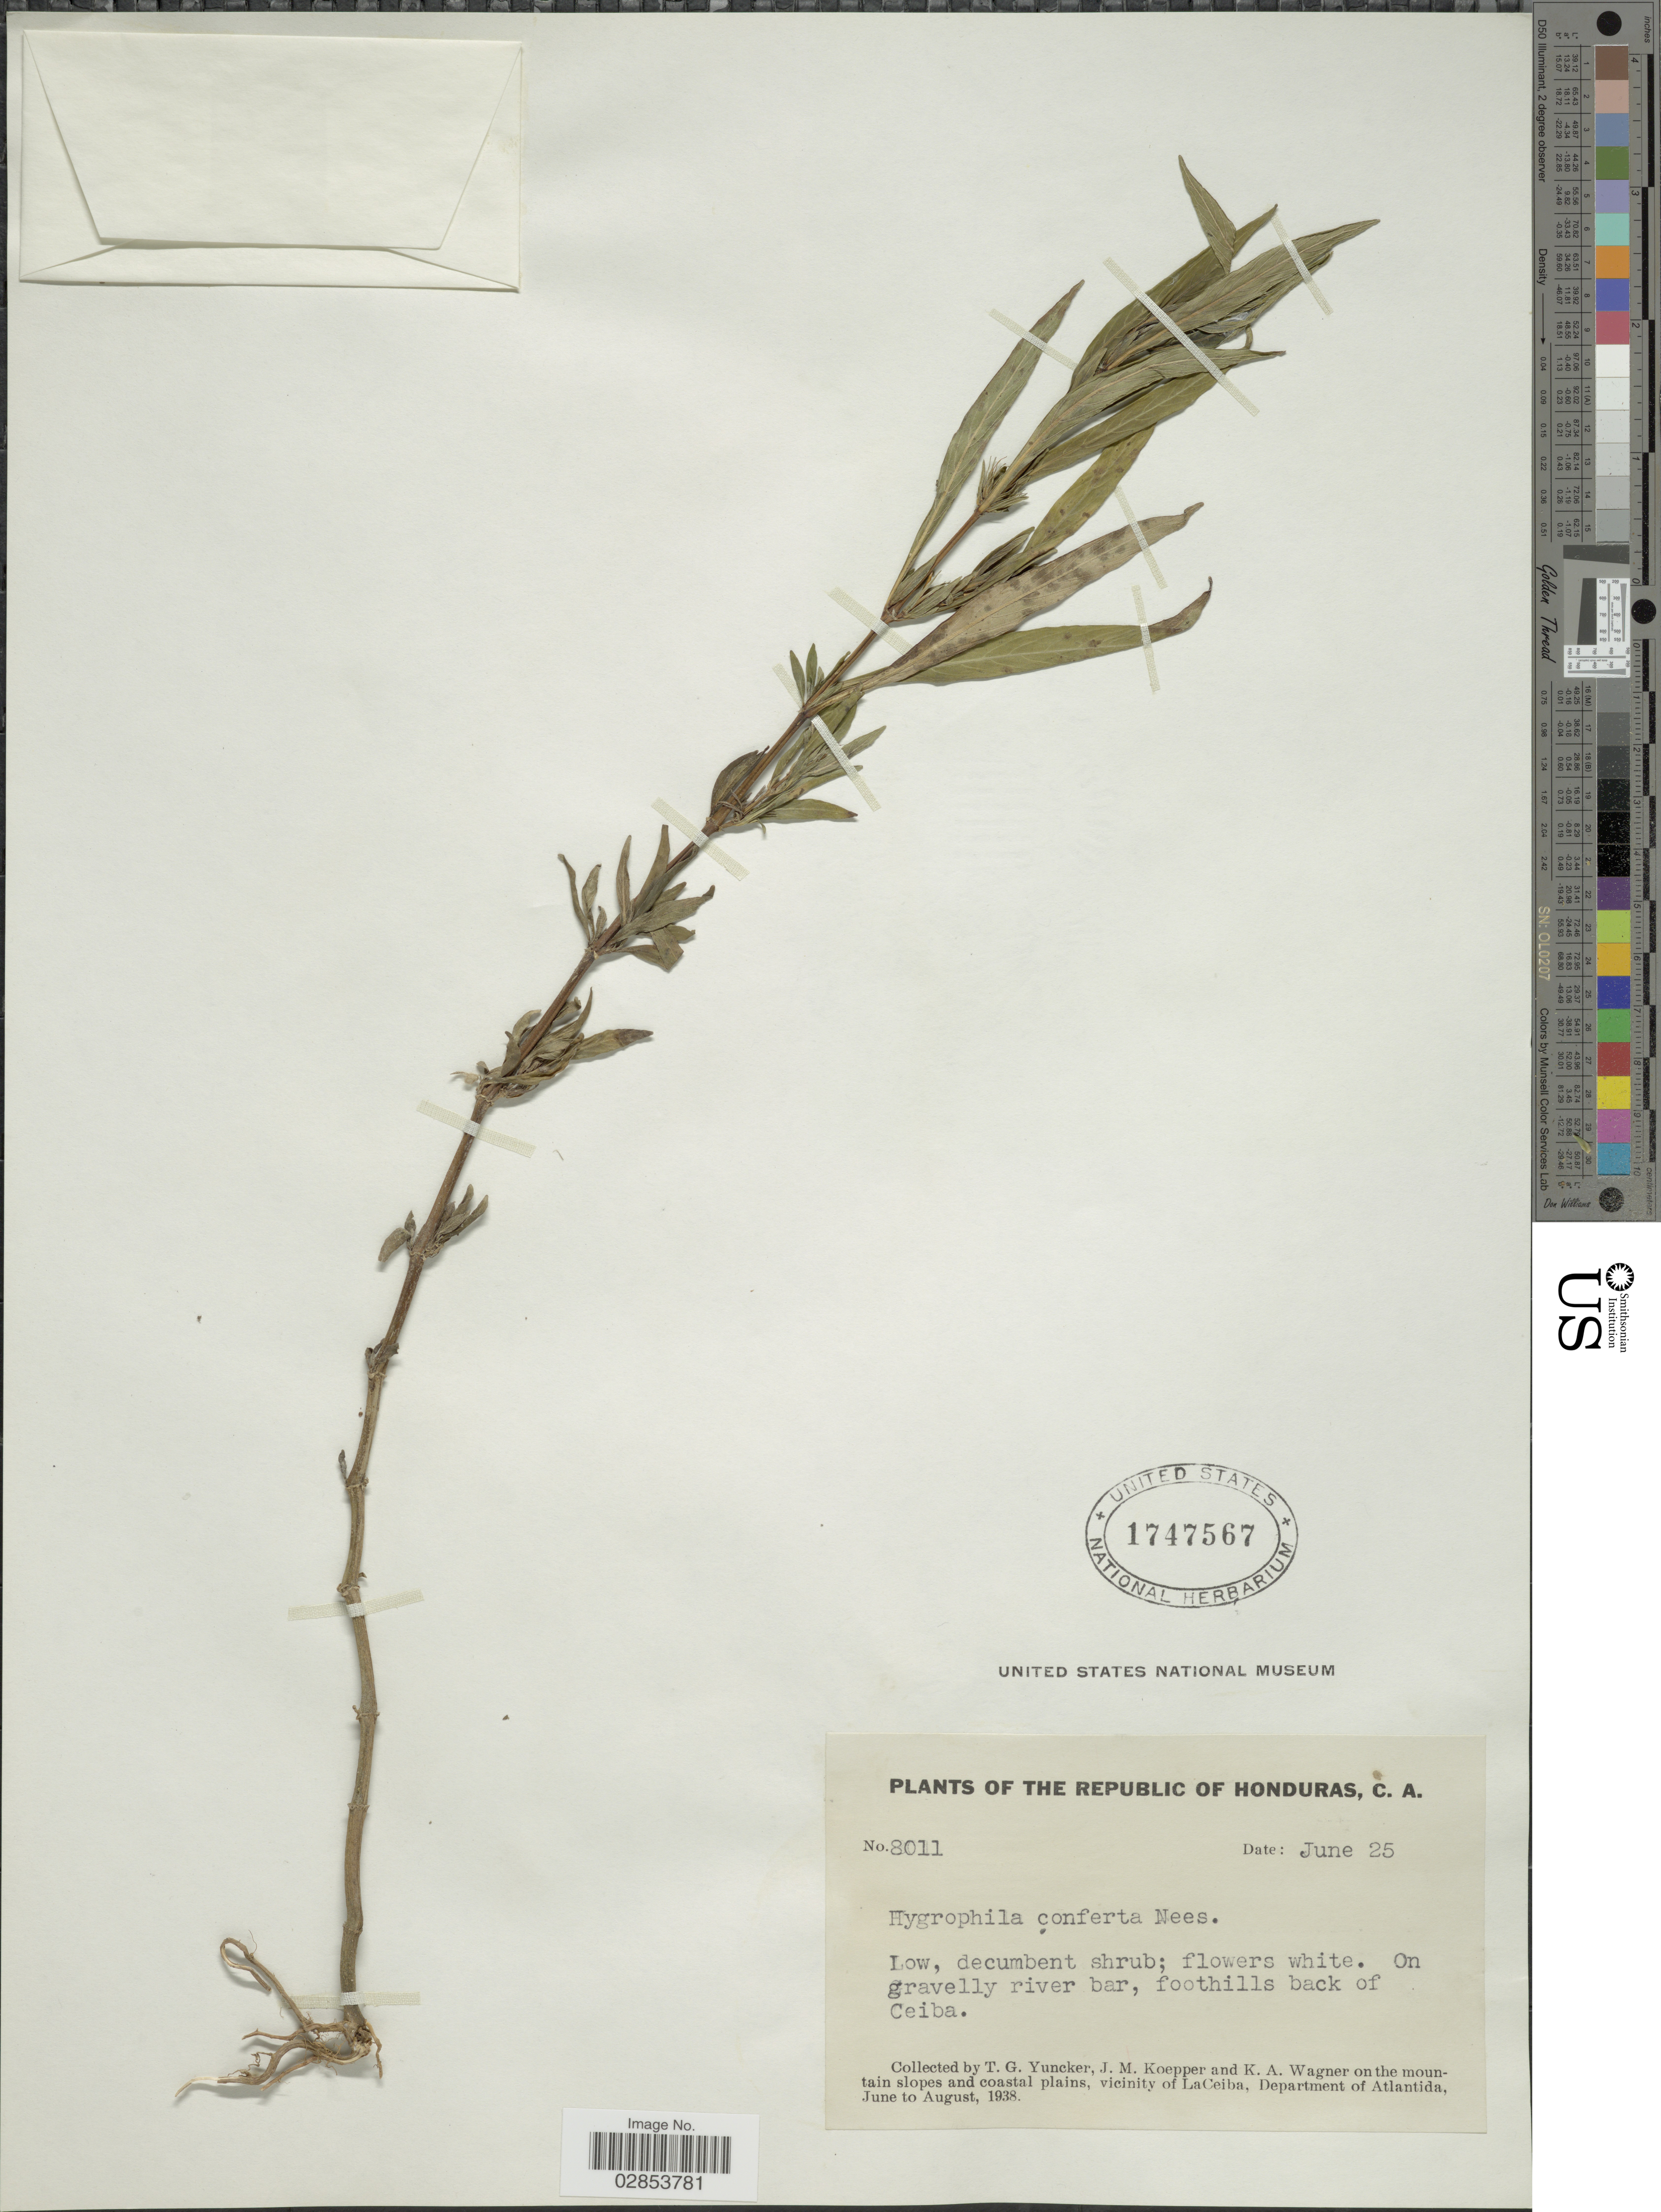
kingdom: Plantae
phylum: Tracheophyta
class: Magnoliopsida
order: Lamiales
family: Acanthaceae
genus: Hygrophila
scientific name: Hygrophila costata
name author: Nees & T. Nees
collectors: T. G. Yuncker, J. M. Koepper & K. A. Wagner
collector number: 8011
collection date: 1938-06-25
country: Honduras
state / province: Atlántida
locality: On gravelly river bar, foothills back of Ceiba. On the mountain slopes and coastal plains, vicinity of LaCeiba, Department of Atlantida.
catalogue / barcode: US 1747567